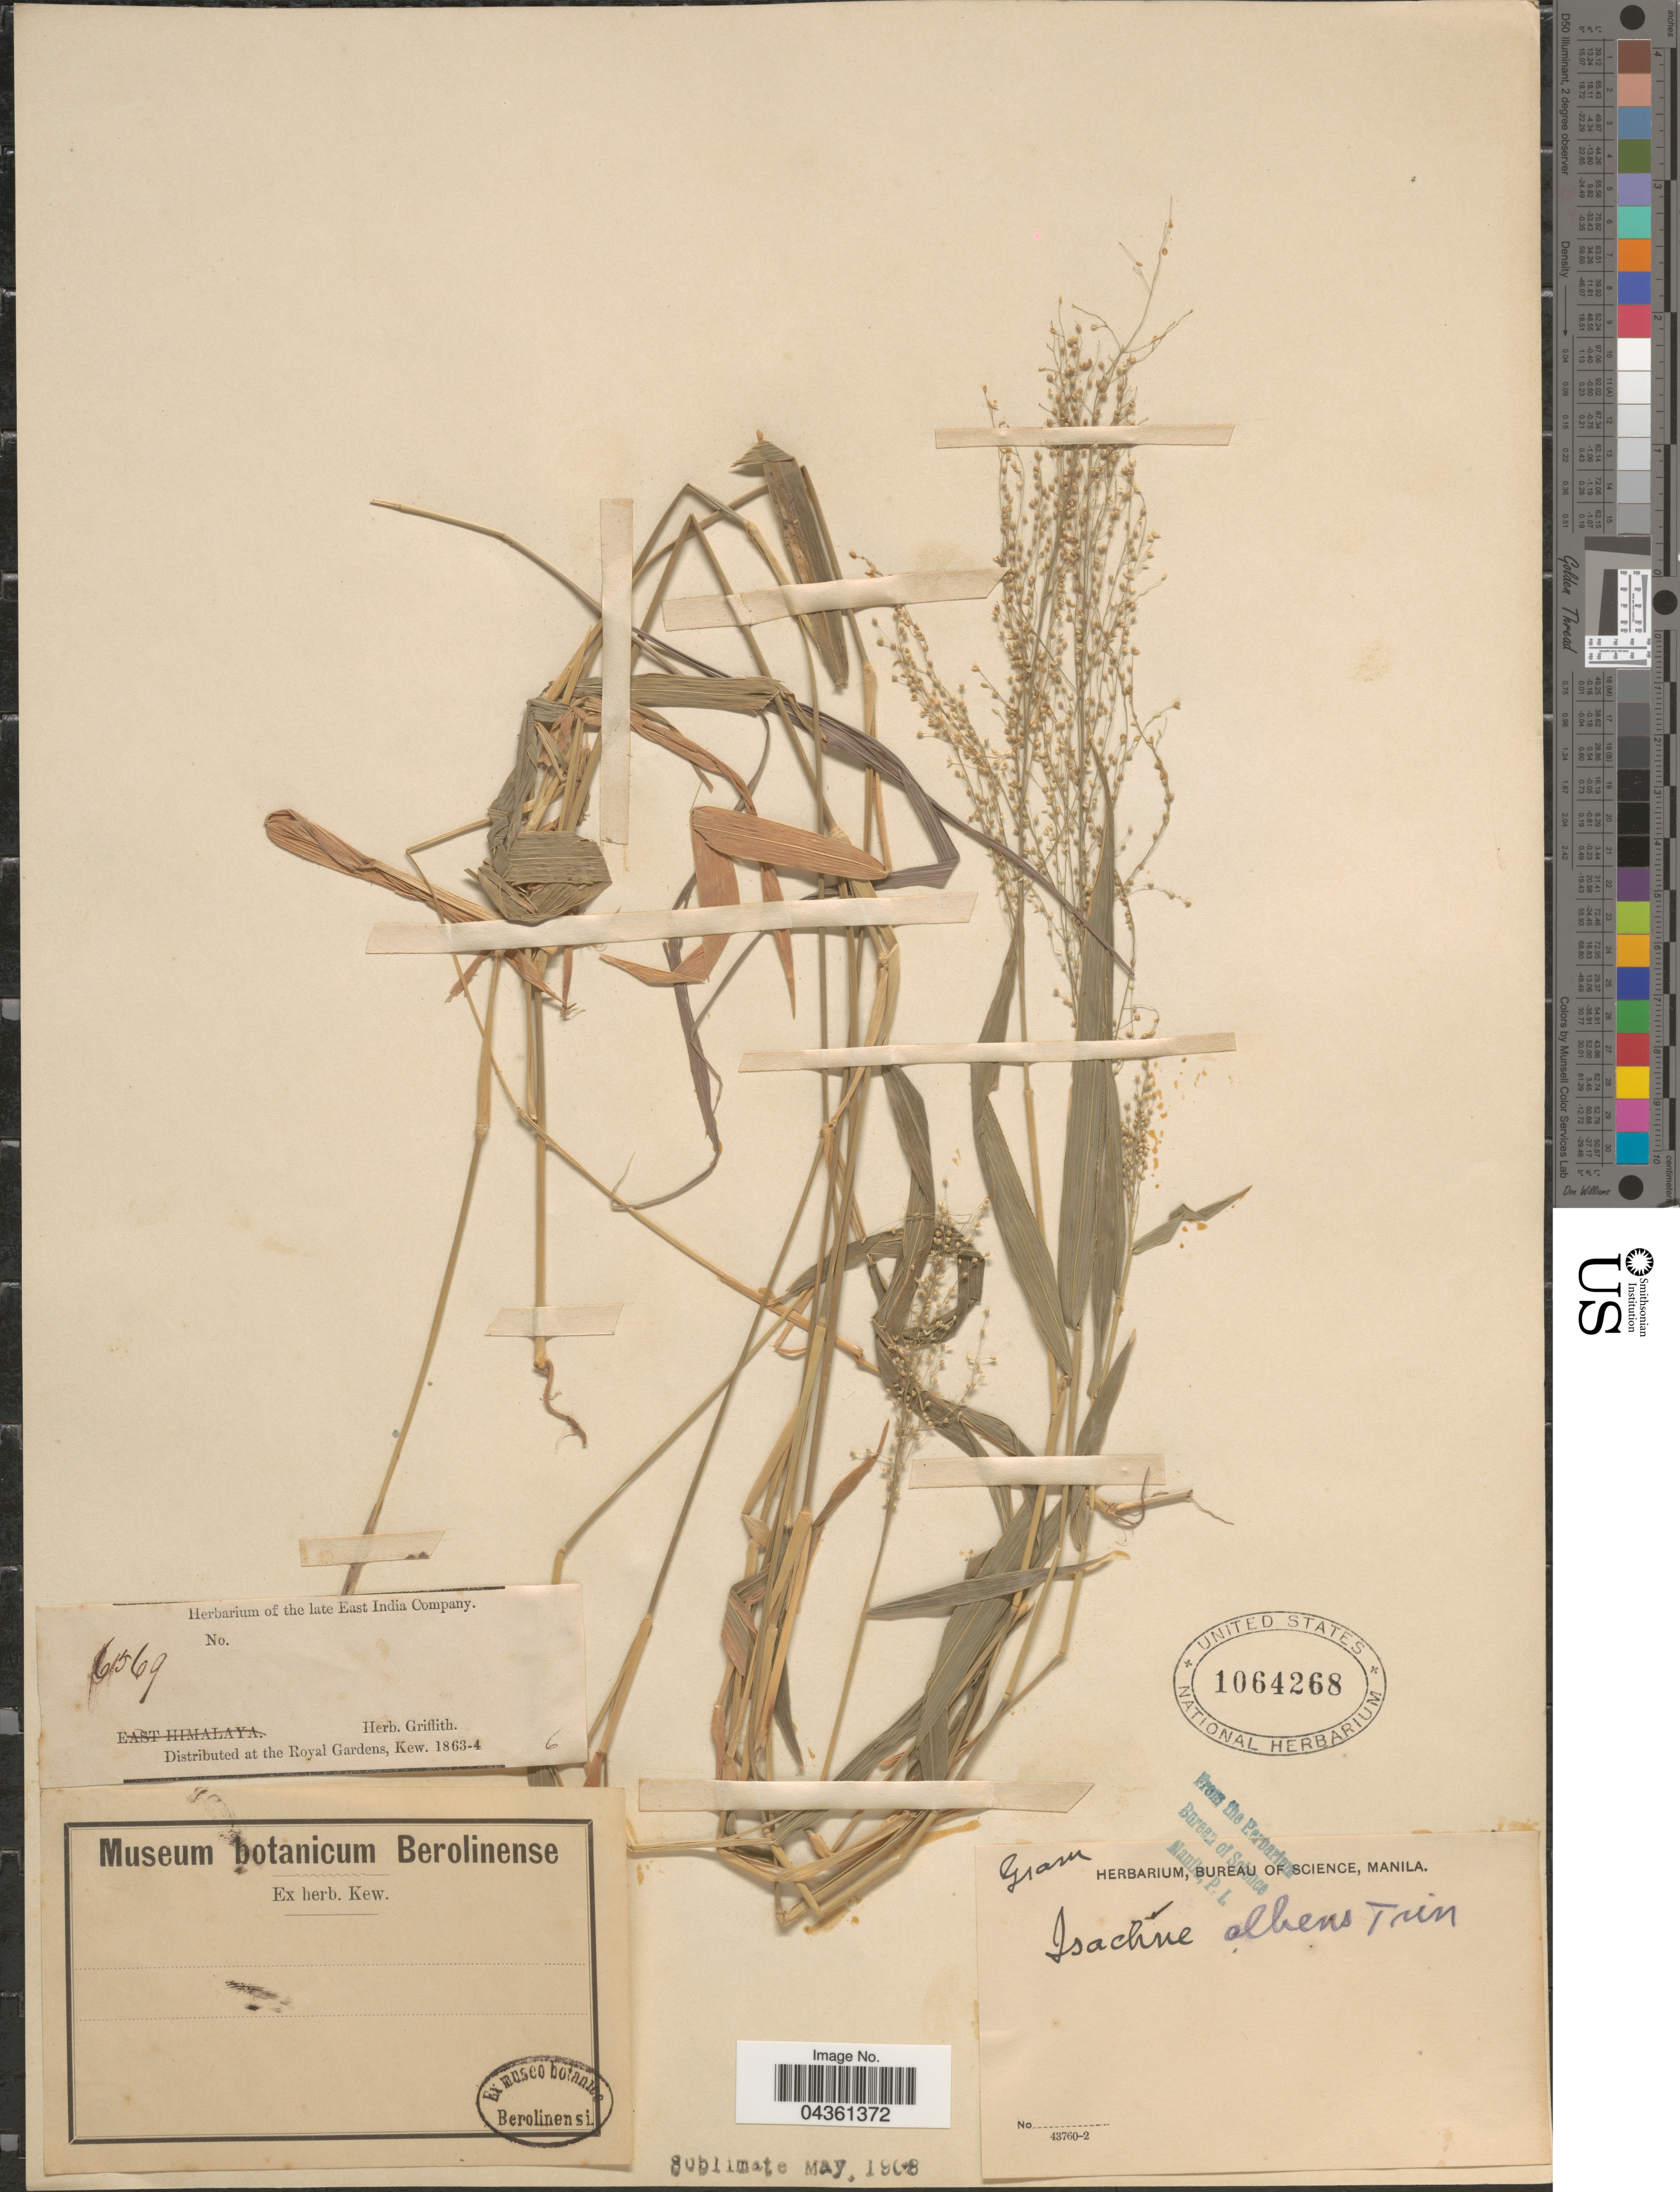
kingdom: Plantae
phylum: Tracheophyta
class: Liliopsida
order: Poales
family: Poaceae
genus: Isachne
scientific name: Isachne albens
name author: Trin.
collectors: ex herb. Griffith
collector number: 6569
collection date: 1863/1864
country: India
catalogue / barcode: US 1064268